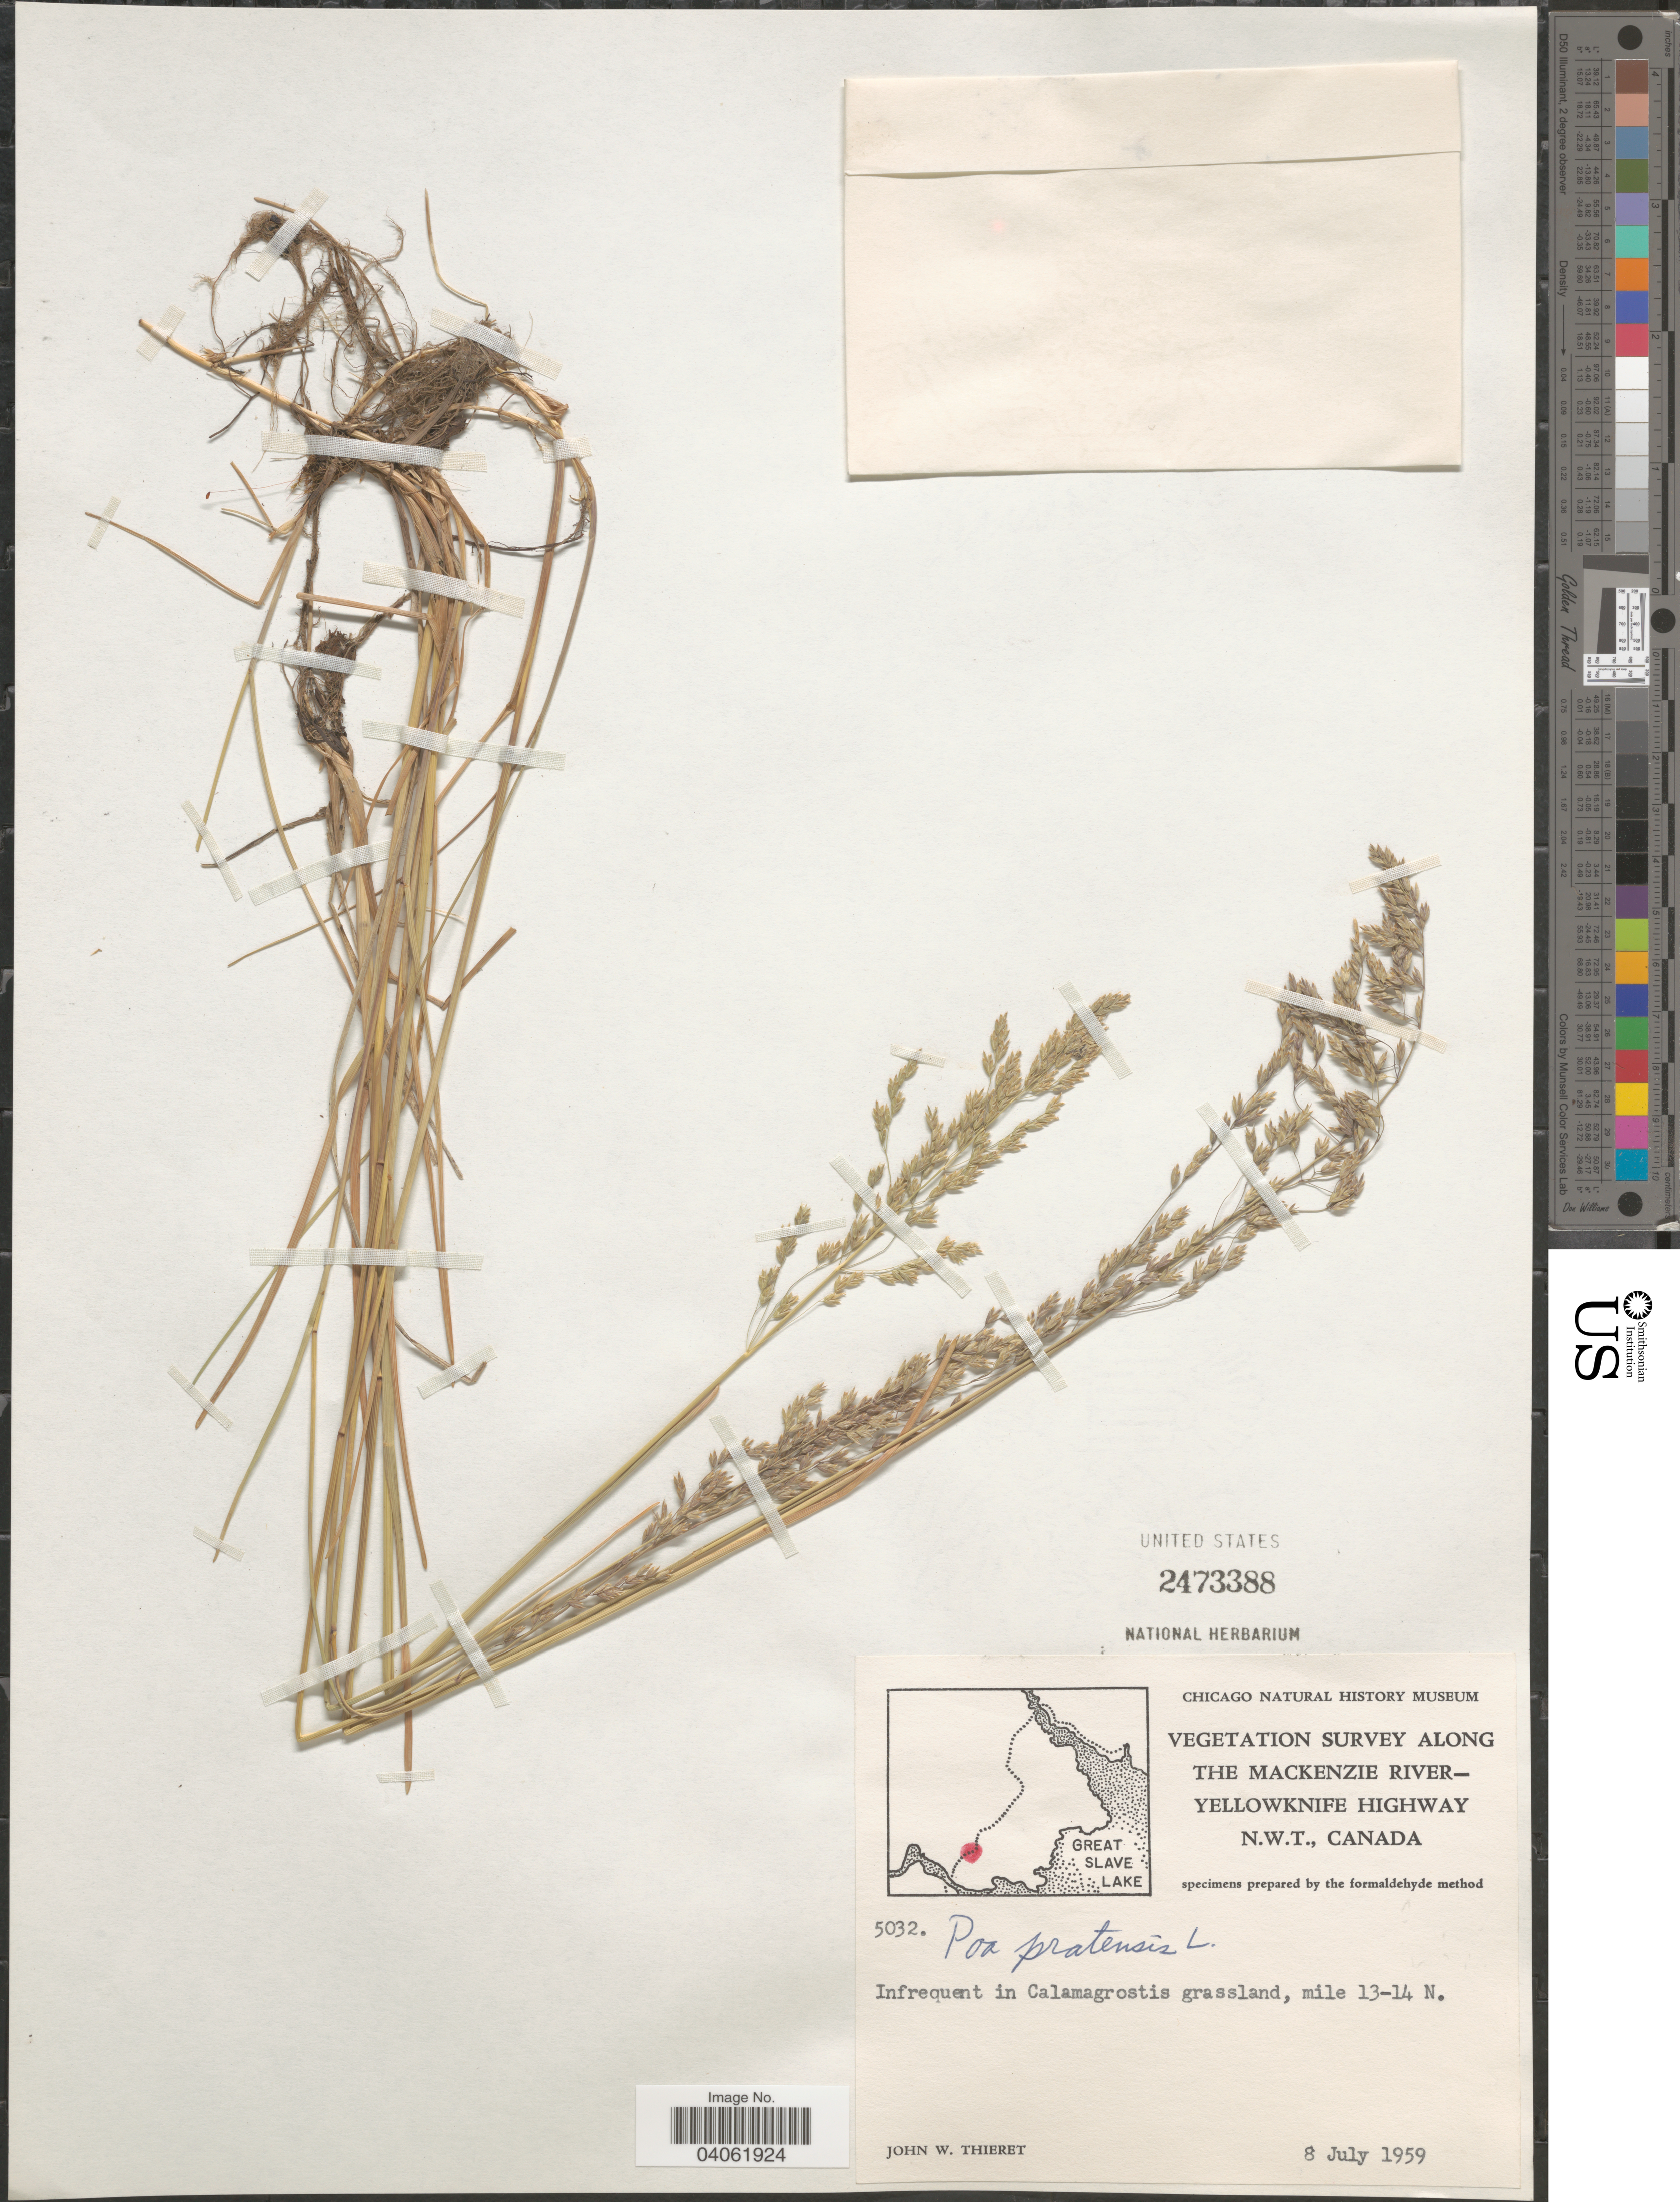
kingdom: Plantae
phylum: Tracheophyta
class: Liliopsida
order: Poales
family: Poaceae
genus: Poa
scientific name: Poa pratensis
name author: L.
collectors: J. W. Thieret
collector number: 5032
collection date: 1959-07-08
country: Canada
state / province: Northwest Territories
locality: Along the Mackenzie River-Yellowknife Highway. N.W.T. Mile 13-14 N.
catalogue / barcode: US 2473388